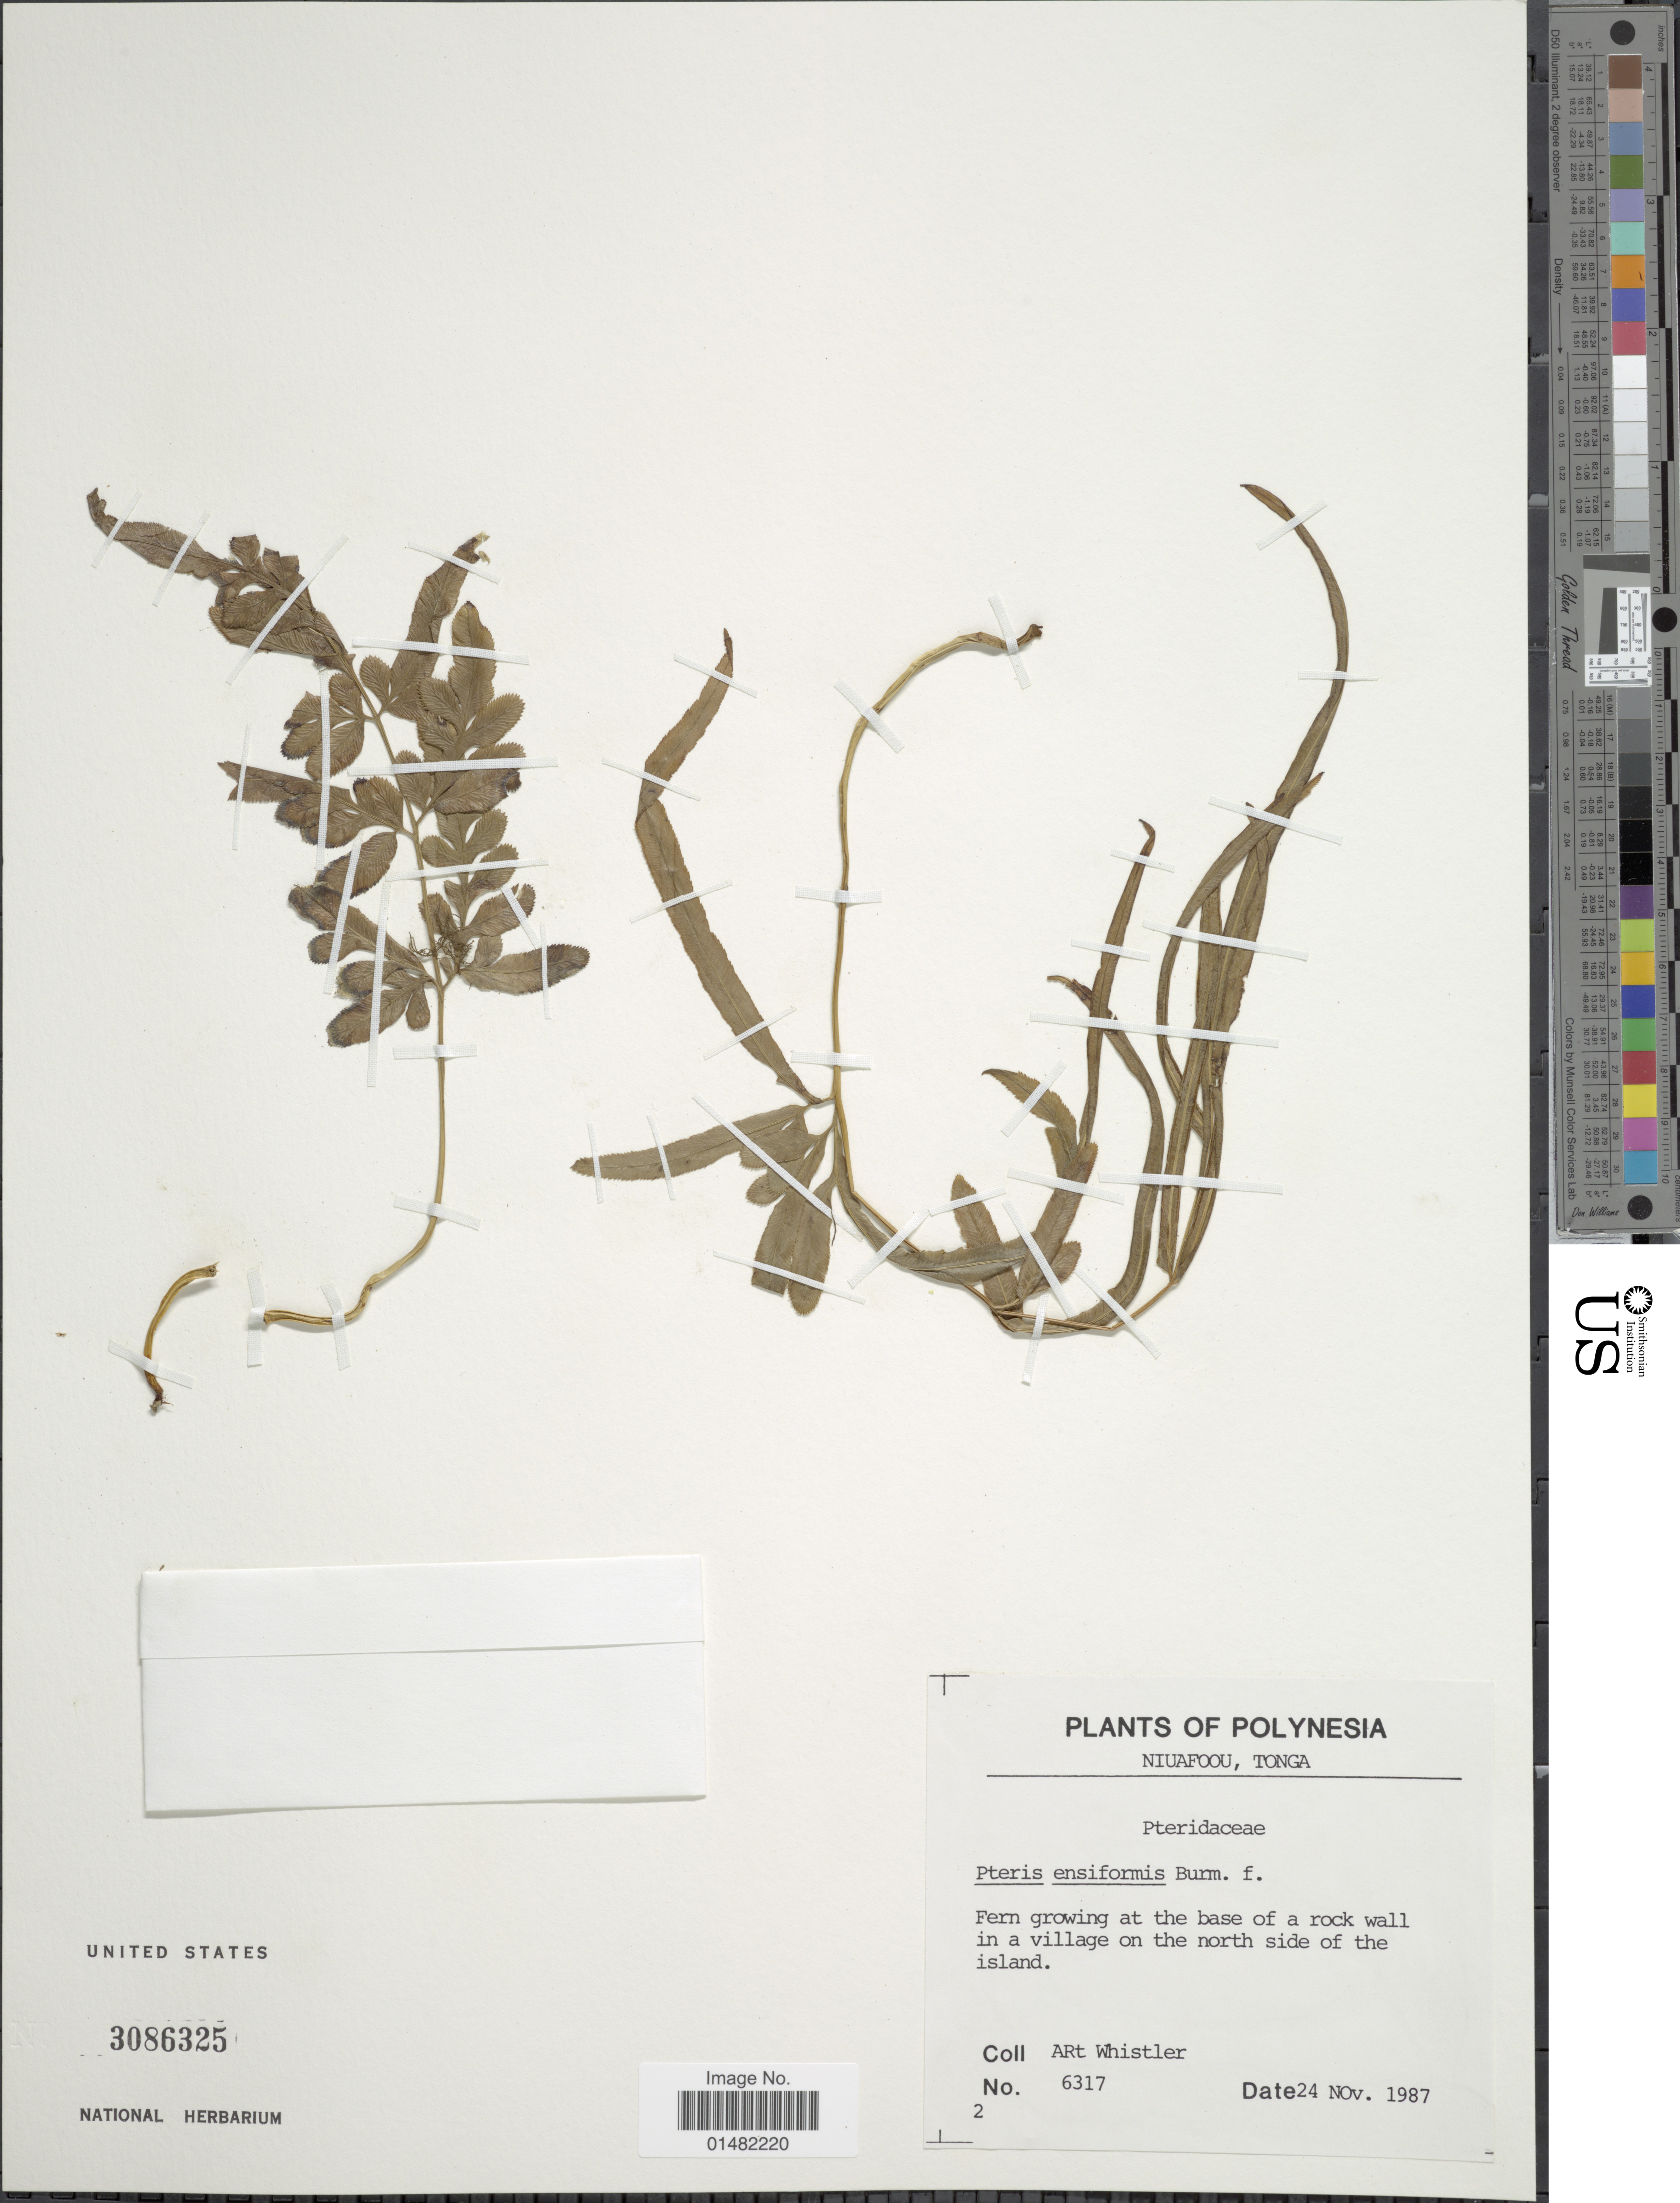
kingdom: Plantae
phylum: Tracheophyta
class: Polypodiopsida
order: Polypodiales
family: Pteridaceae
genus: Pteris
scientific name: Pteris ensiformis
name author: Burm. f.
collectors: A. Whistler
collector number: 6317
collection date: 1987-11-24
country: Tonga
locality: Polynesia, Niuafoou, at the base of a rock wall in a village on the north side of the island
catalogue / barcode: US 3086325